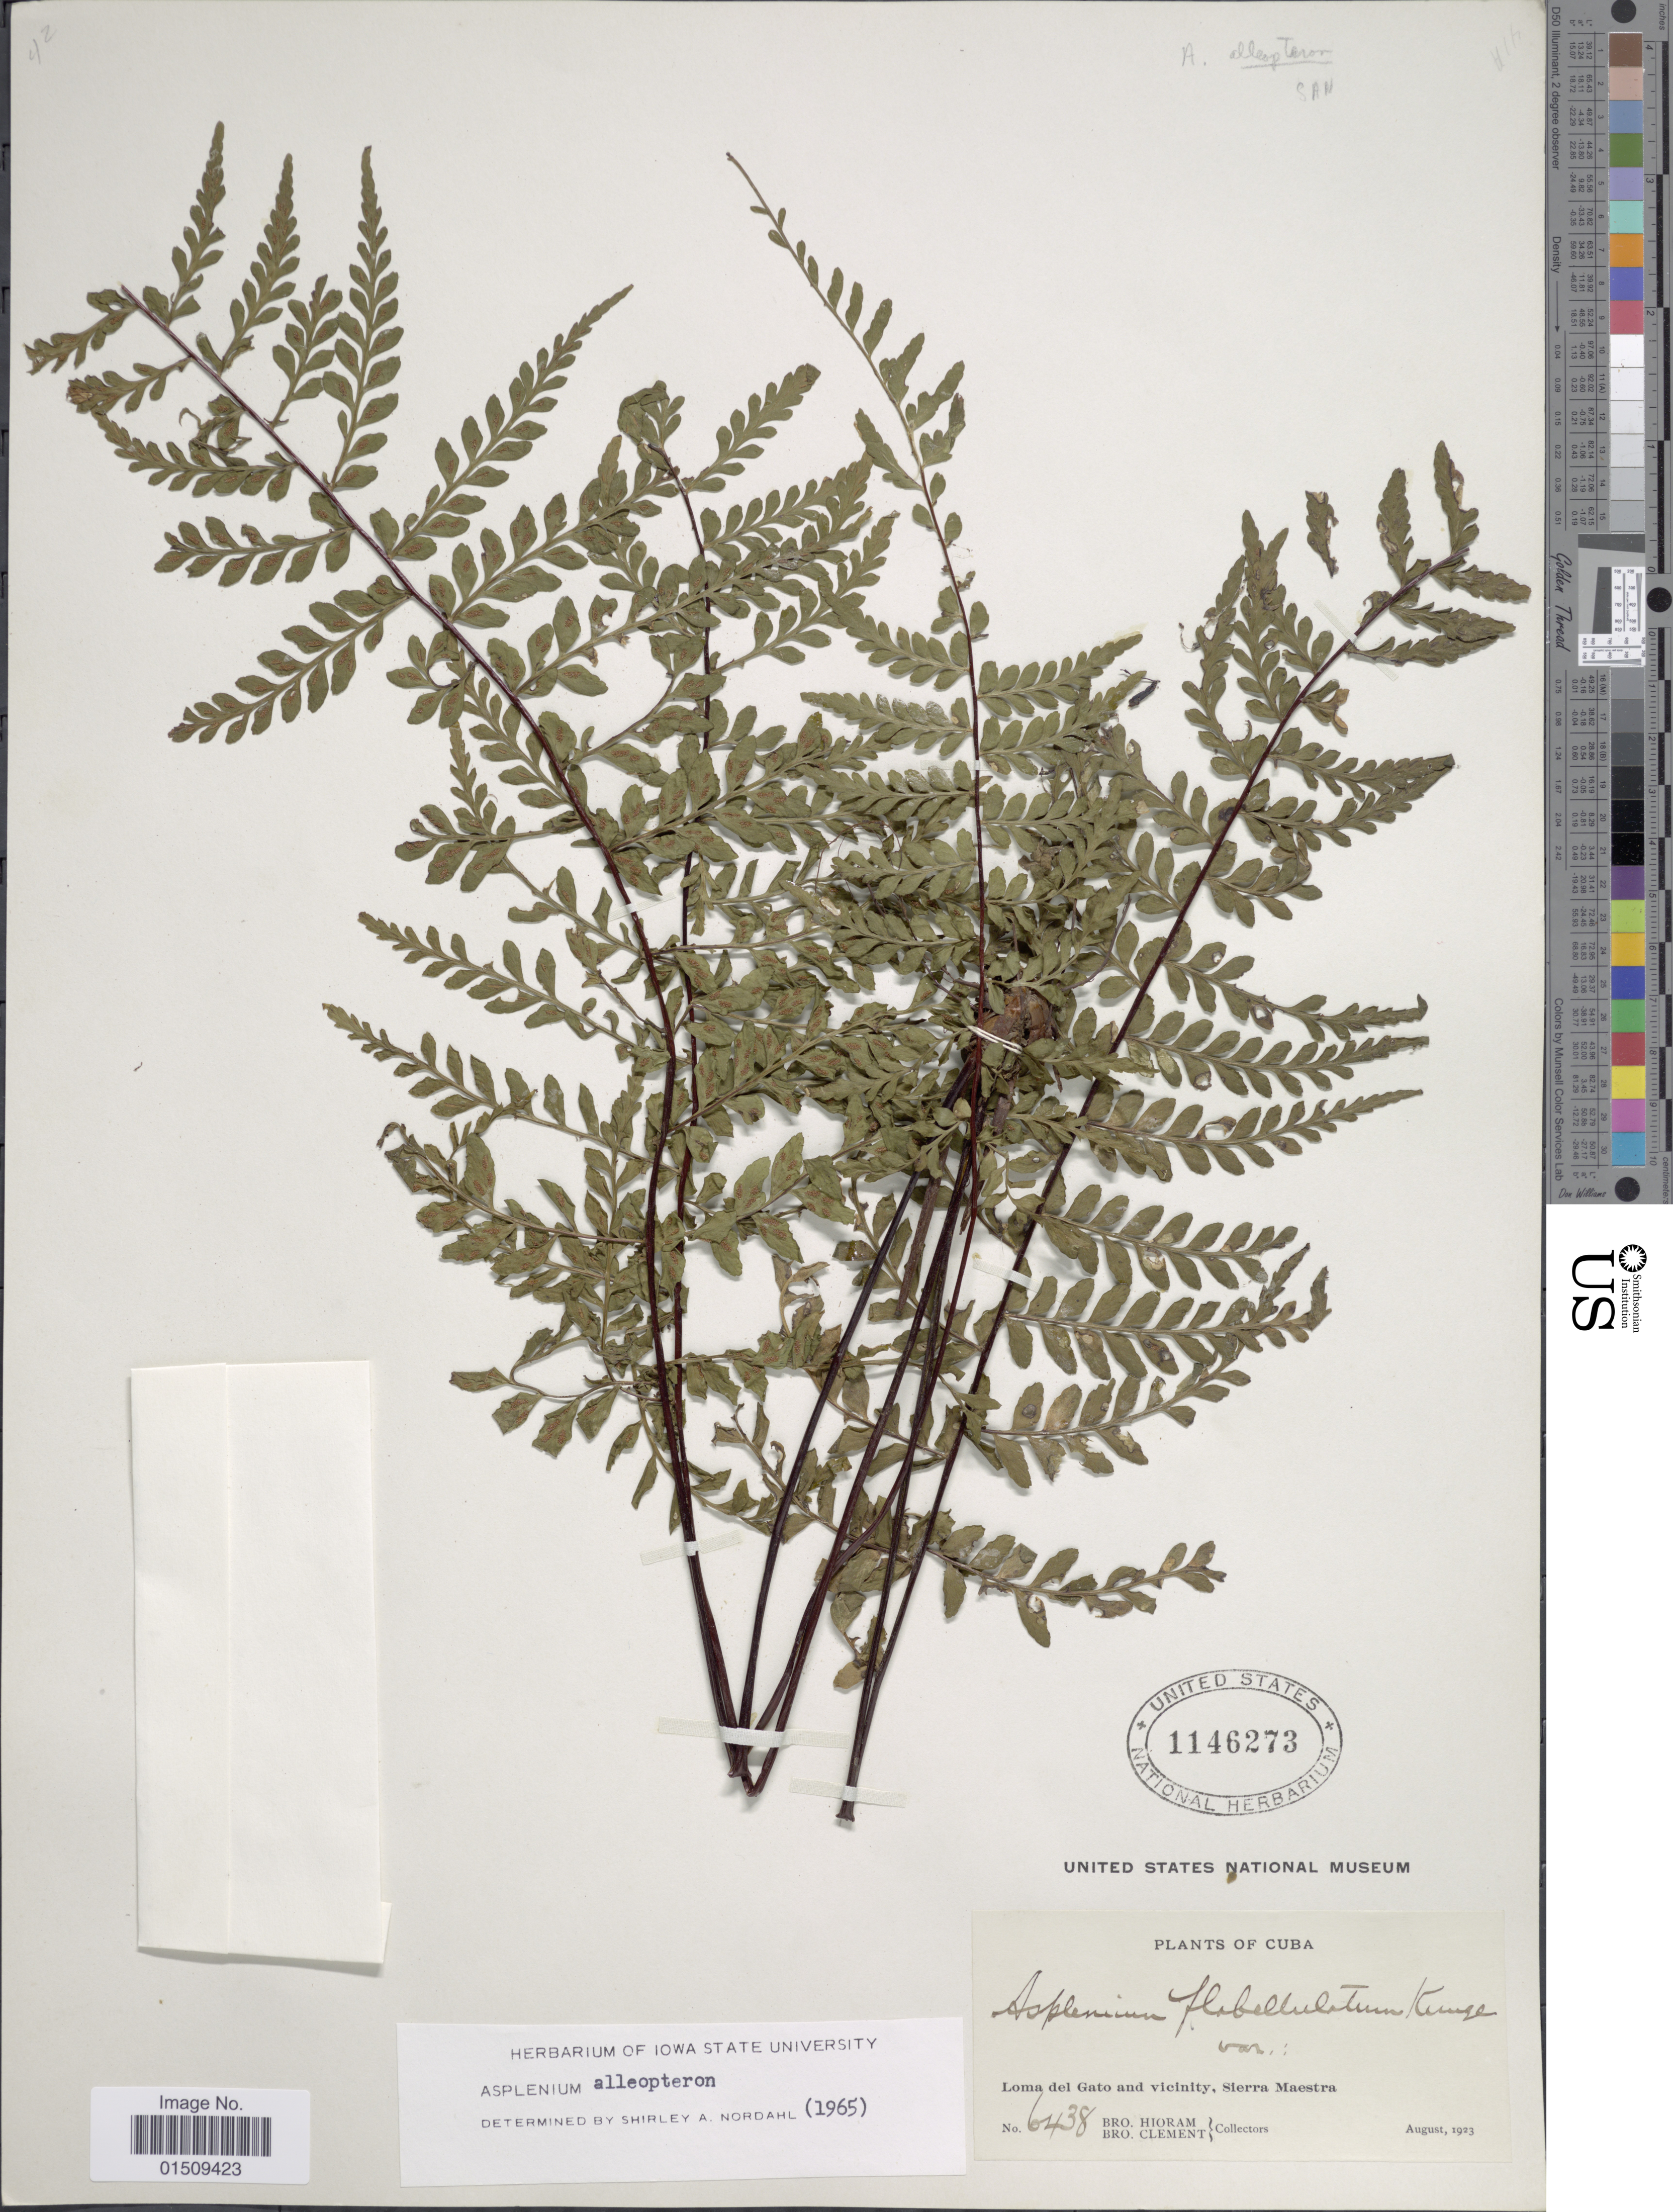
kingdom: Plantae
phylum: Tracheophyta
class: Polypodiopsida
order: Polypodiales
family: Aspleniaceae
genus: Asplenium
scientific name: Asplenium radicans var. radicans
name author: L.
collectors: Bro. Hioram & B. Clement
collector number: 6438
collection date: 1923-08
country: Cuba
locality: Loma del Gato and vicinity, Sierra Maestra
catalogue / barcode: US 6438